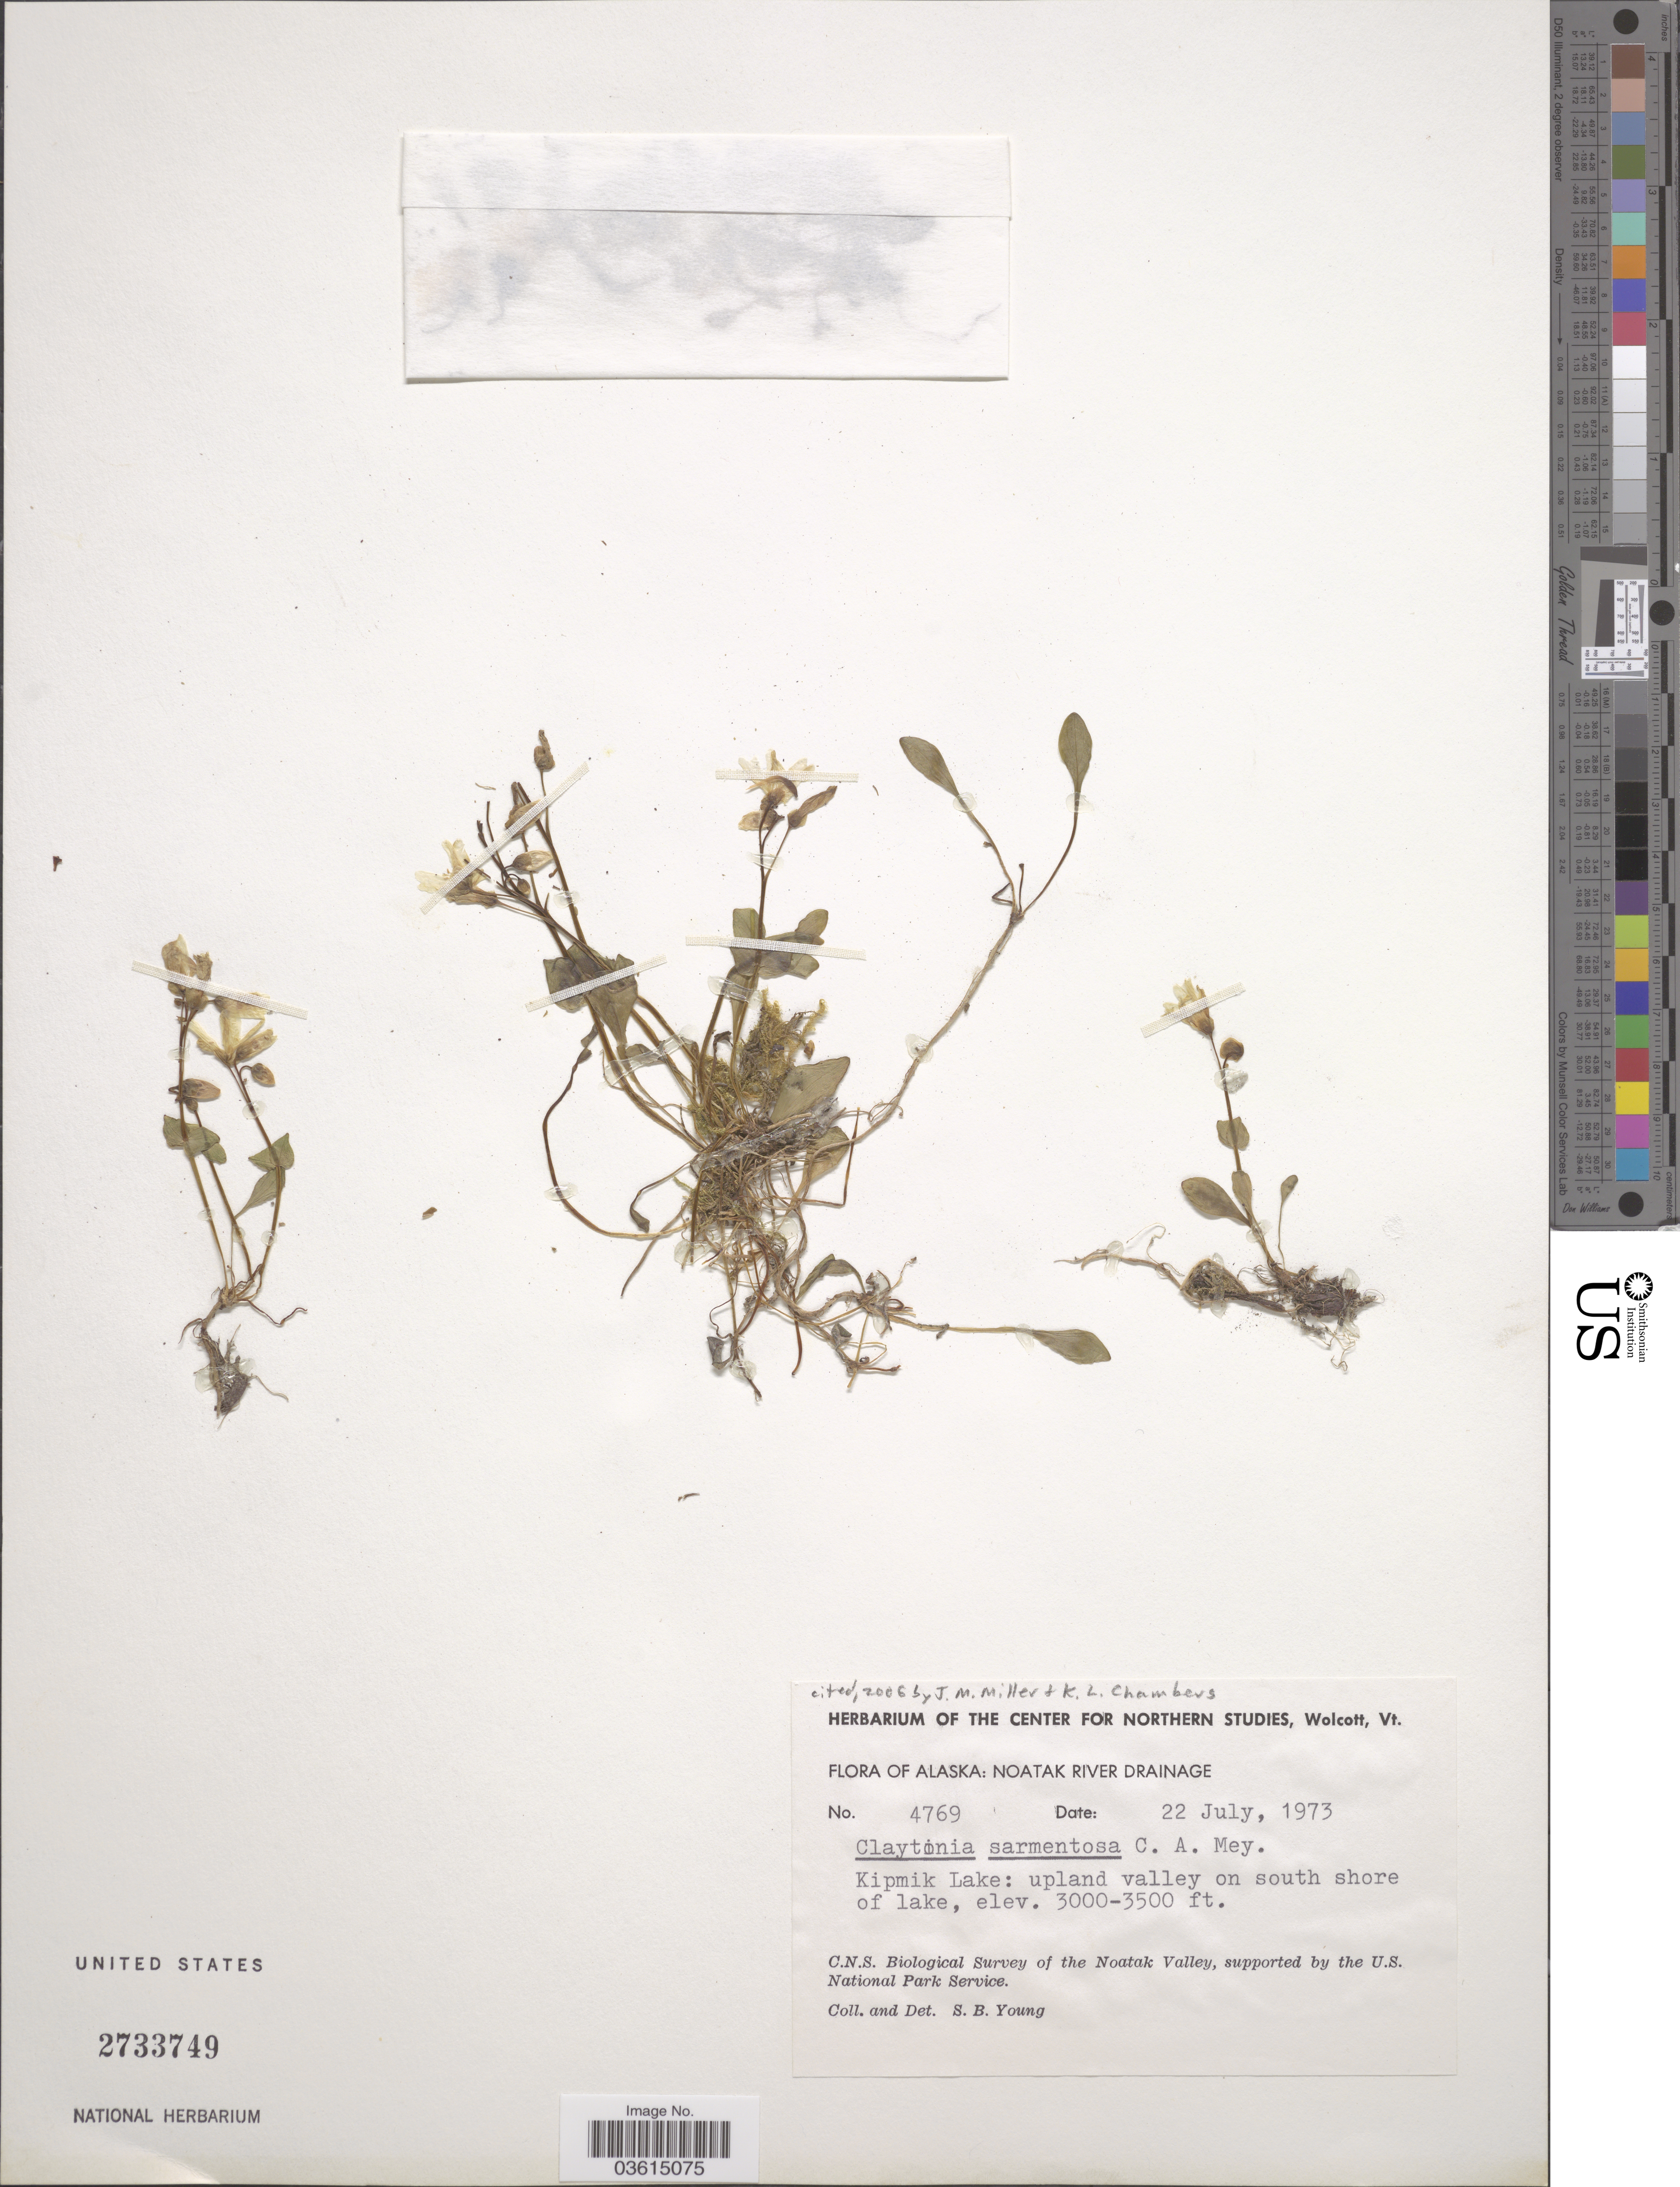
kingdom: Plantae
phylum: Tracheophyta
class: Magnoliopsida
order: Caryophyllales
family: Montiaceae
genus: Claytonia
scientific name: Claytonia sarmentosa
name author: C.A. Mey.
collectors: S. Young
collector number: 4769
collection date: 1973-07-22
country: United States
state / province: Alaska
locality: Noatak River Drainage. Kipmik Lake: upland valley on south shore of lake. Noatak Valley.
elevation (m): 914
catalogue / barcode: US 2733749